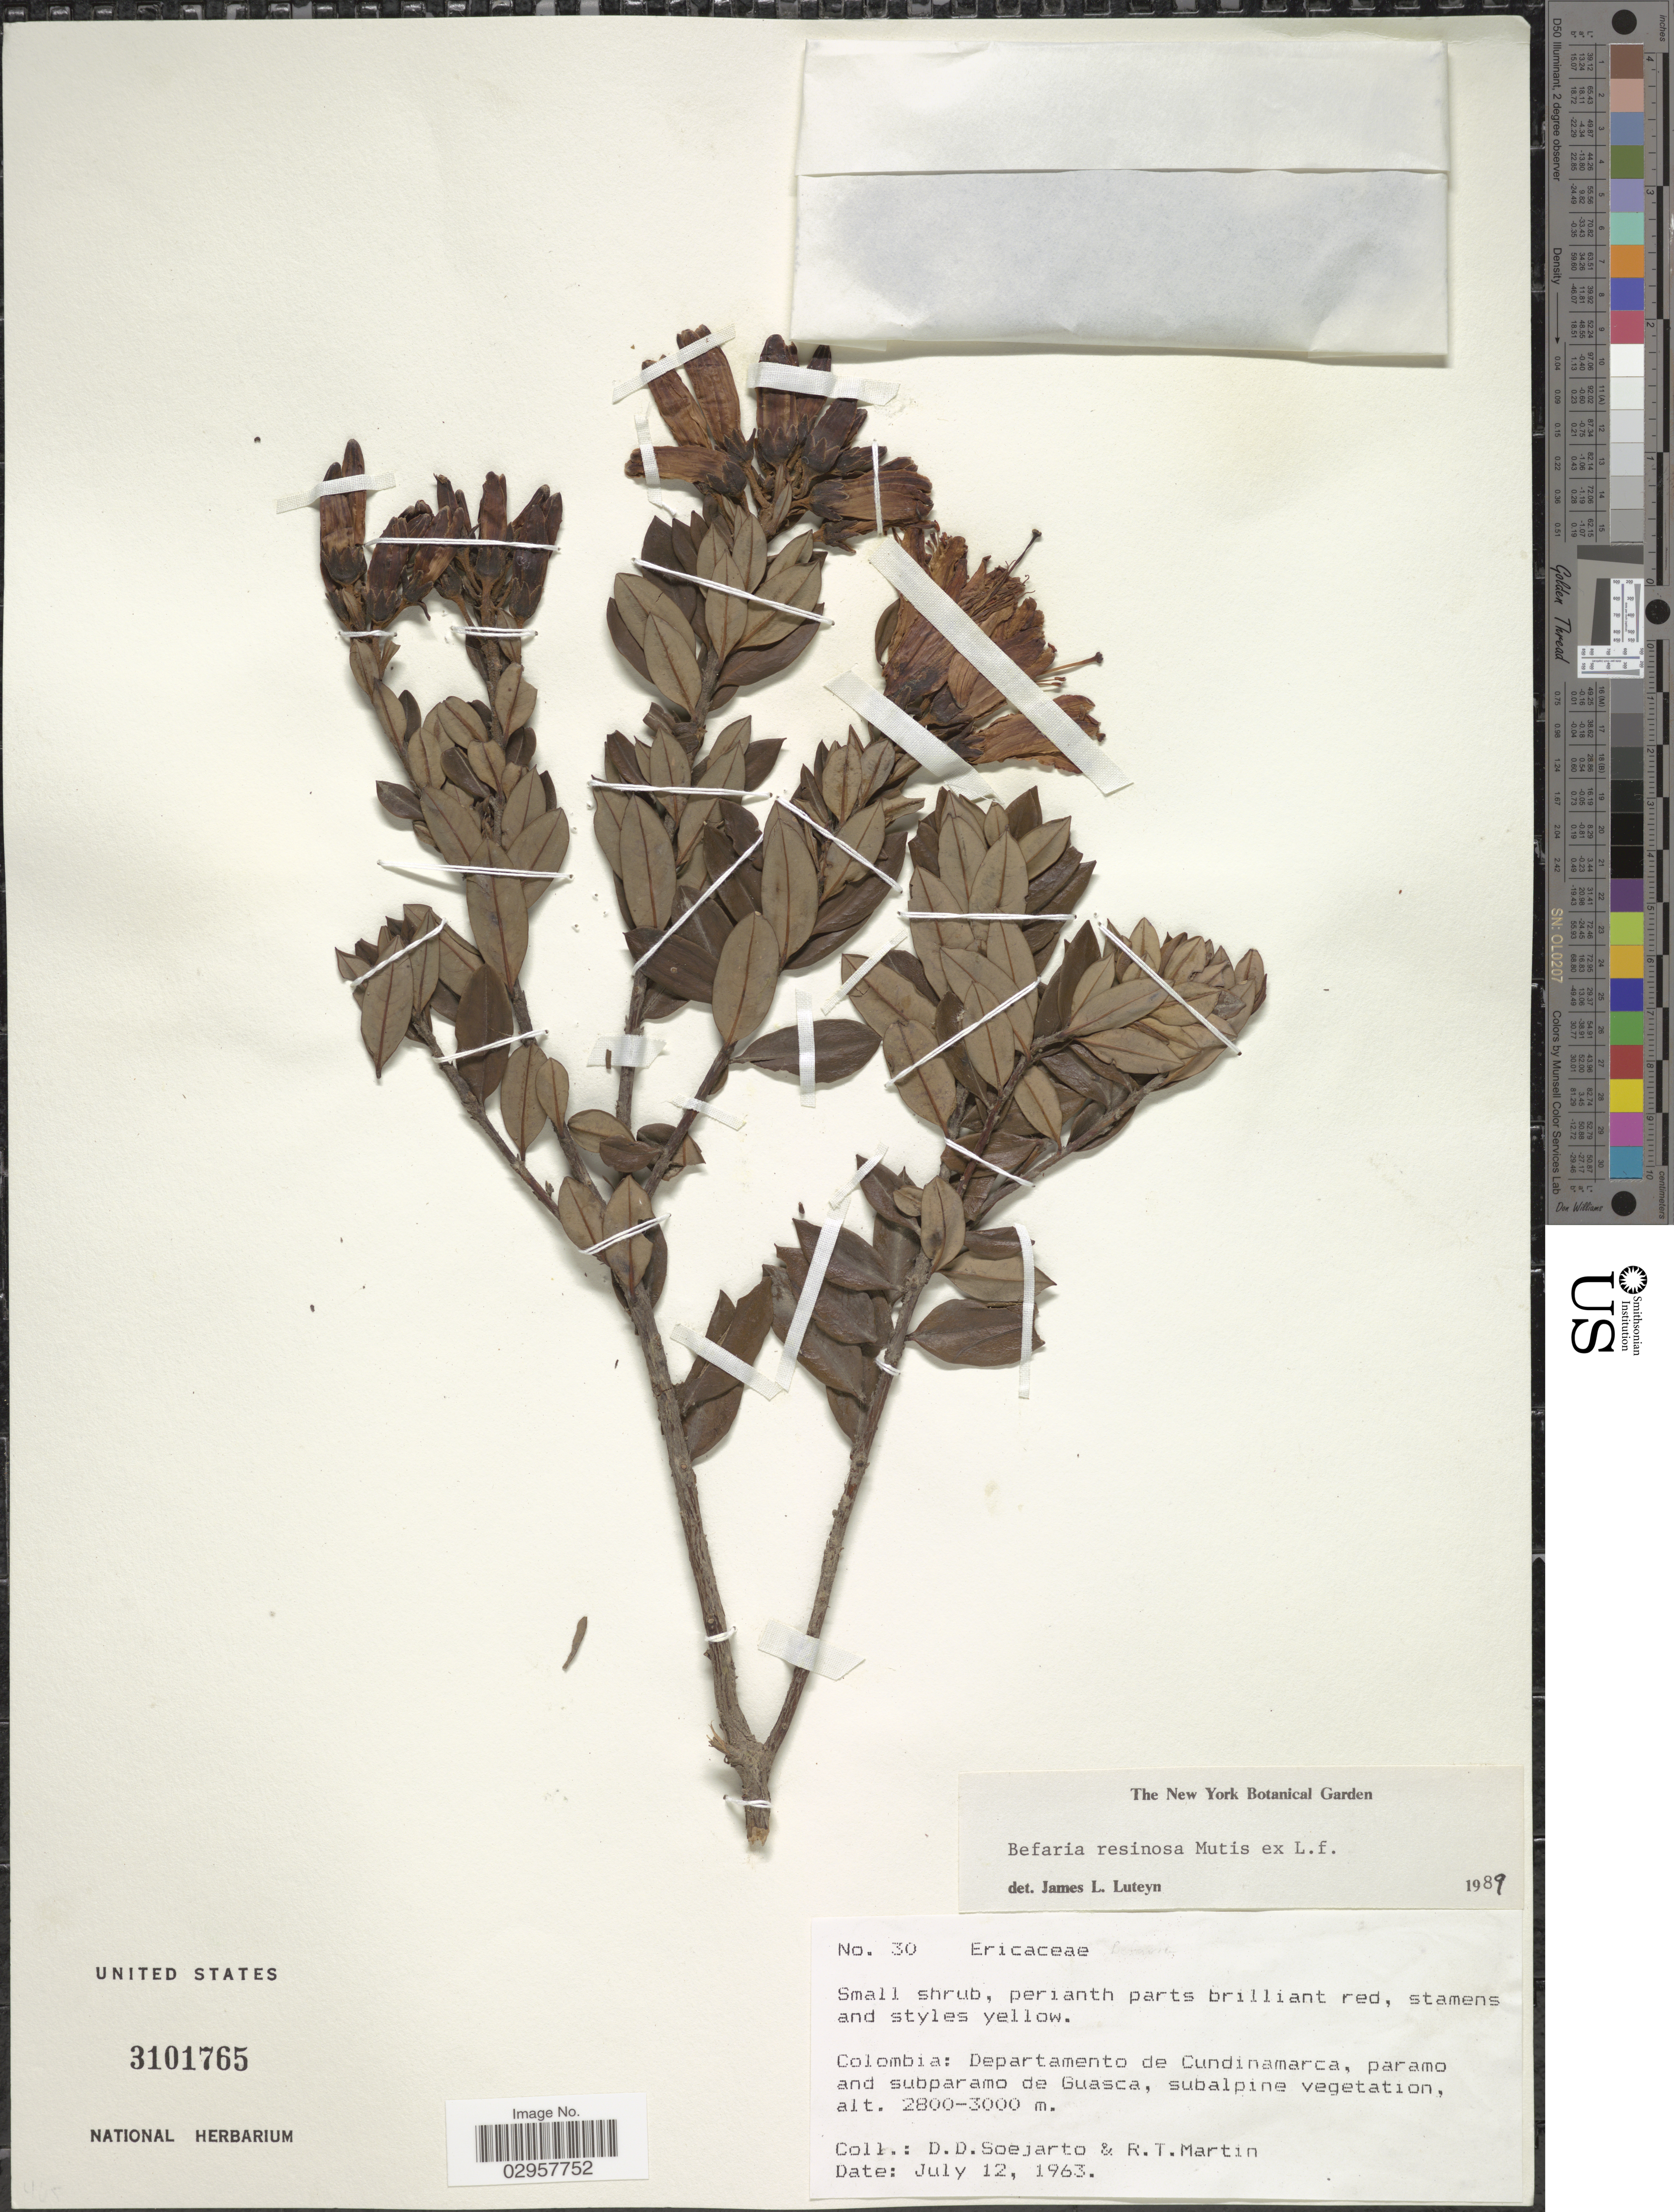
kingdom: Plantae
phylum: Tracheophyta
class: Magnoliopsida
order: Ericales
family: Ericaceae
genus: Befaria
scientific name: Befaria resinosa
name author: Mutis ex L. f.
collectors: R. T. Martin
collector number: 30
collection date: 1963-07-12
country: Colombia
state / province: Cundinamarca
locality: Departamento de Cundinamarca, paramo and subparamo de Guasca.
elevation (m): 2800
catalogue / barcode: US 3101765